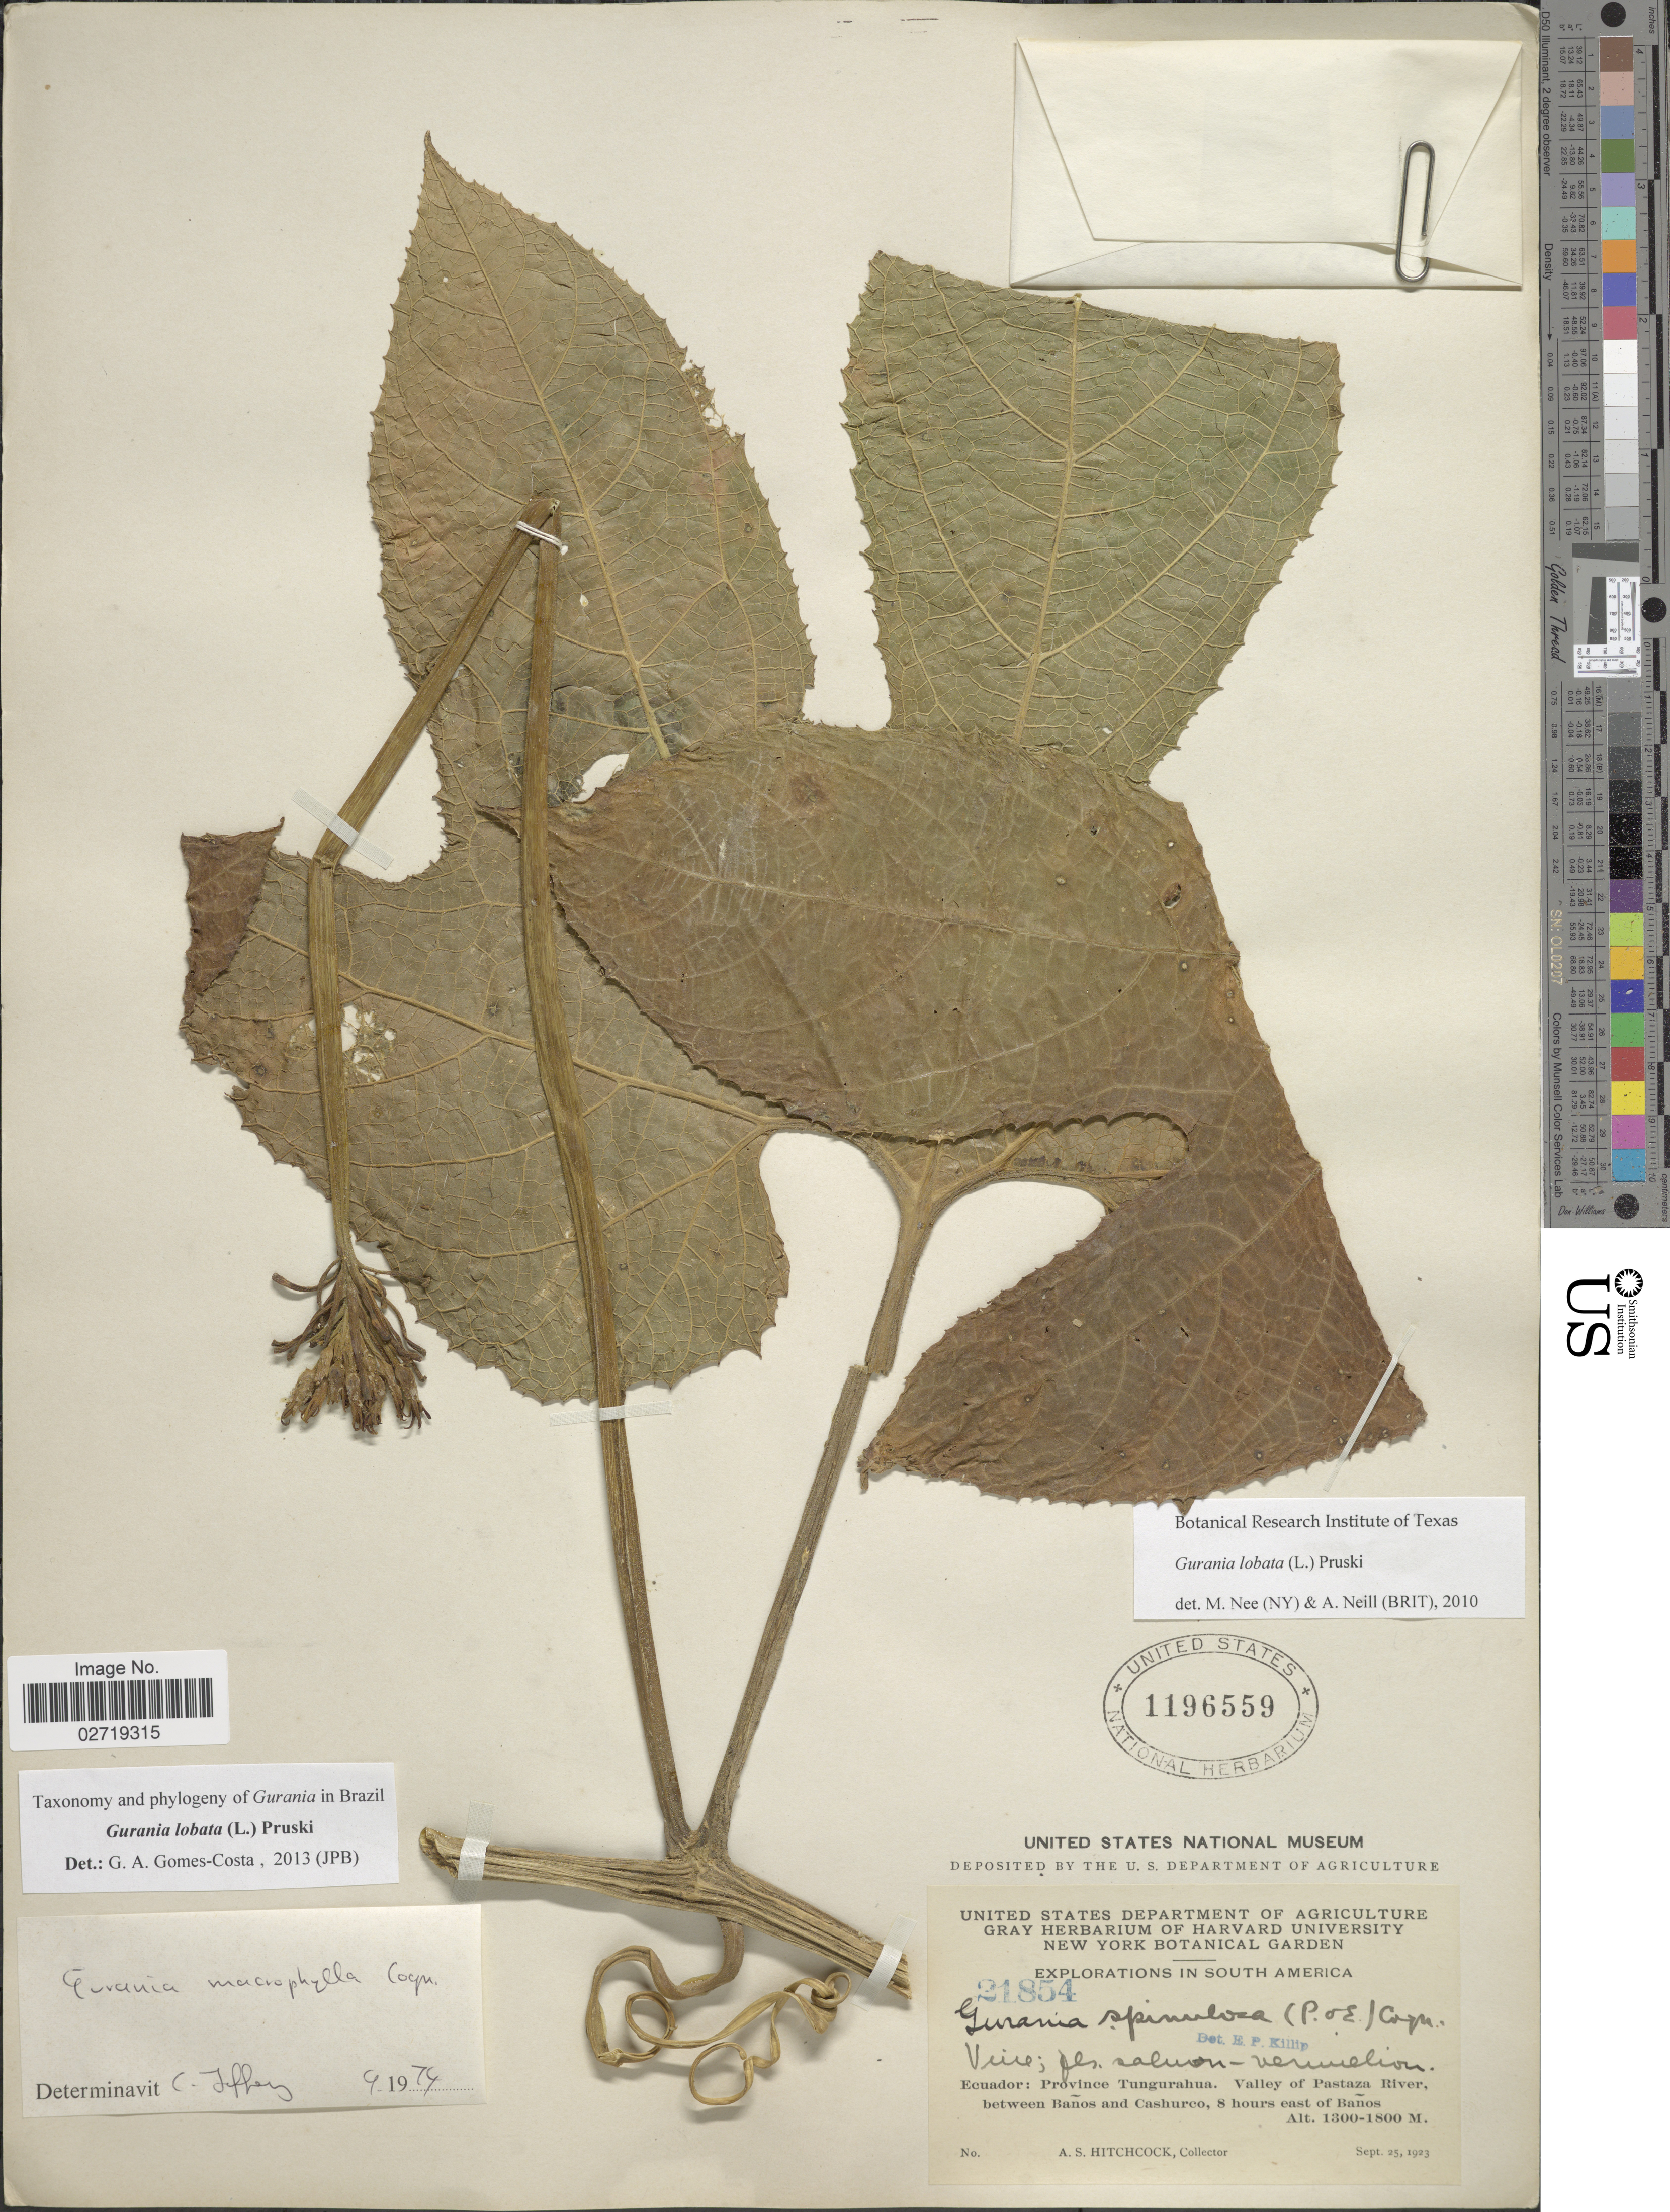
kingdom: Plantae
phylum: Tracheophyta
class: Magnoliopsida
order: Cucurbitales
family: Cucurbitaceae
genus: Gurania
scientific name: Gurania lobata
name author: (L.) Pruski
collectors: A. S. Hitchcock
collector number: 21854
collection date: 1923-09-25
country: Ecuador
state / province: Tungurahua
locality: Valley of Pastaza River, between Baños and Cashurco, 8 hours east of Baños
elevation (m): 1300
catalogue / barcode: US 1196559